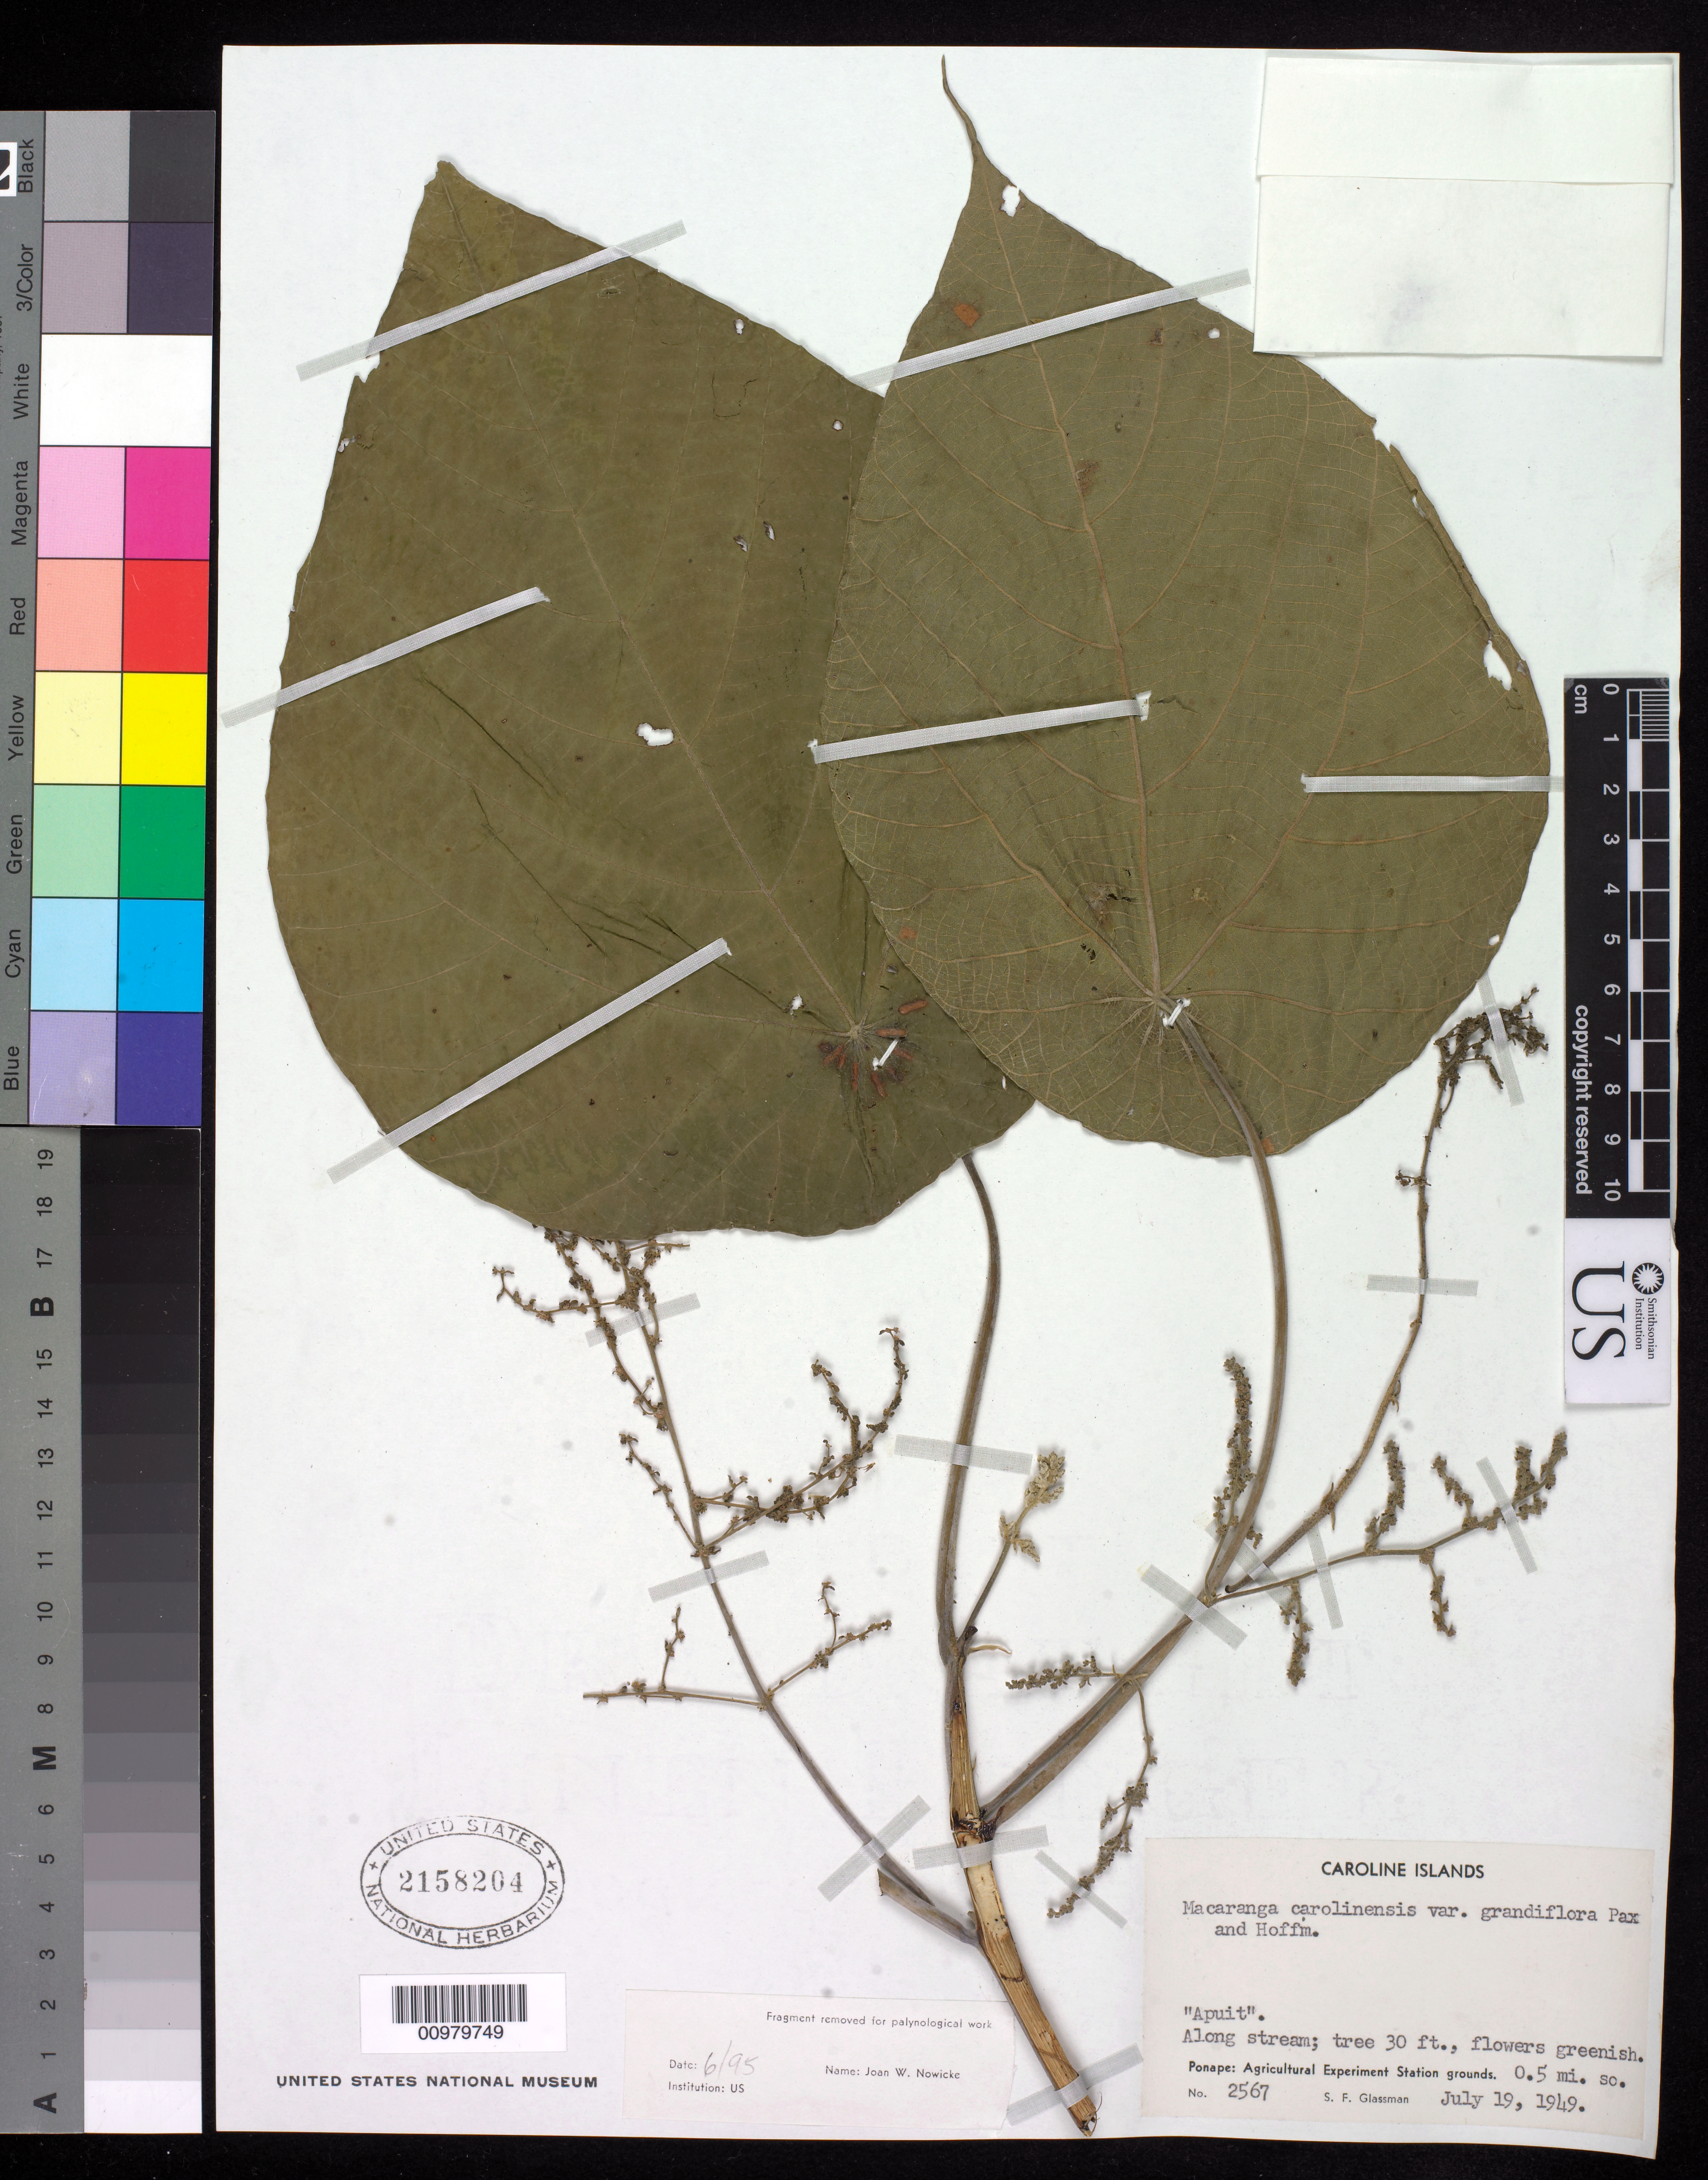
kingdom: Plantae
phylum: Tracheophyta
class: Magnoliopsida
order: Malpighiales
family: Euphorbiaceae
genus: Macaranga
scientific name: Macaranga carolinensis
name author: Volkens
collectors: S. F. Glassman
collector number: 2567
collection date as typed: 19 Jul 1949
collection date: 1949-07-19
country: Kiribati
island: Caroline Atoll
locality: along stream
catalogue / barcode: US 2158204